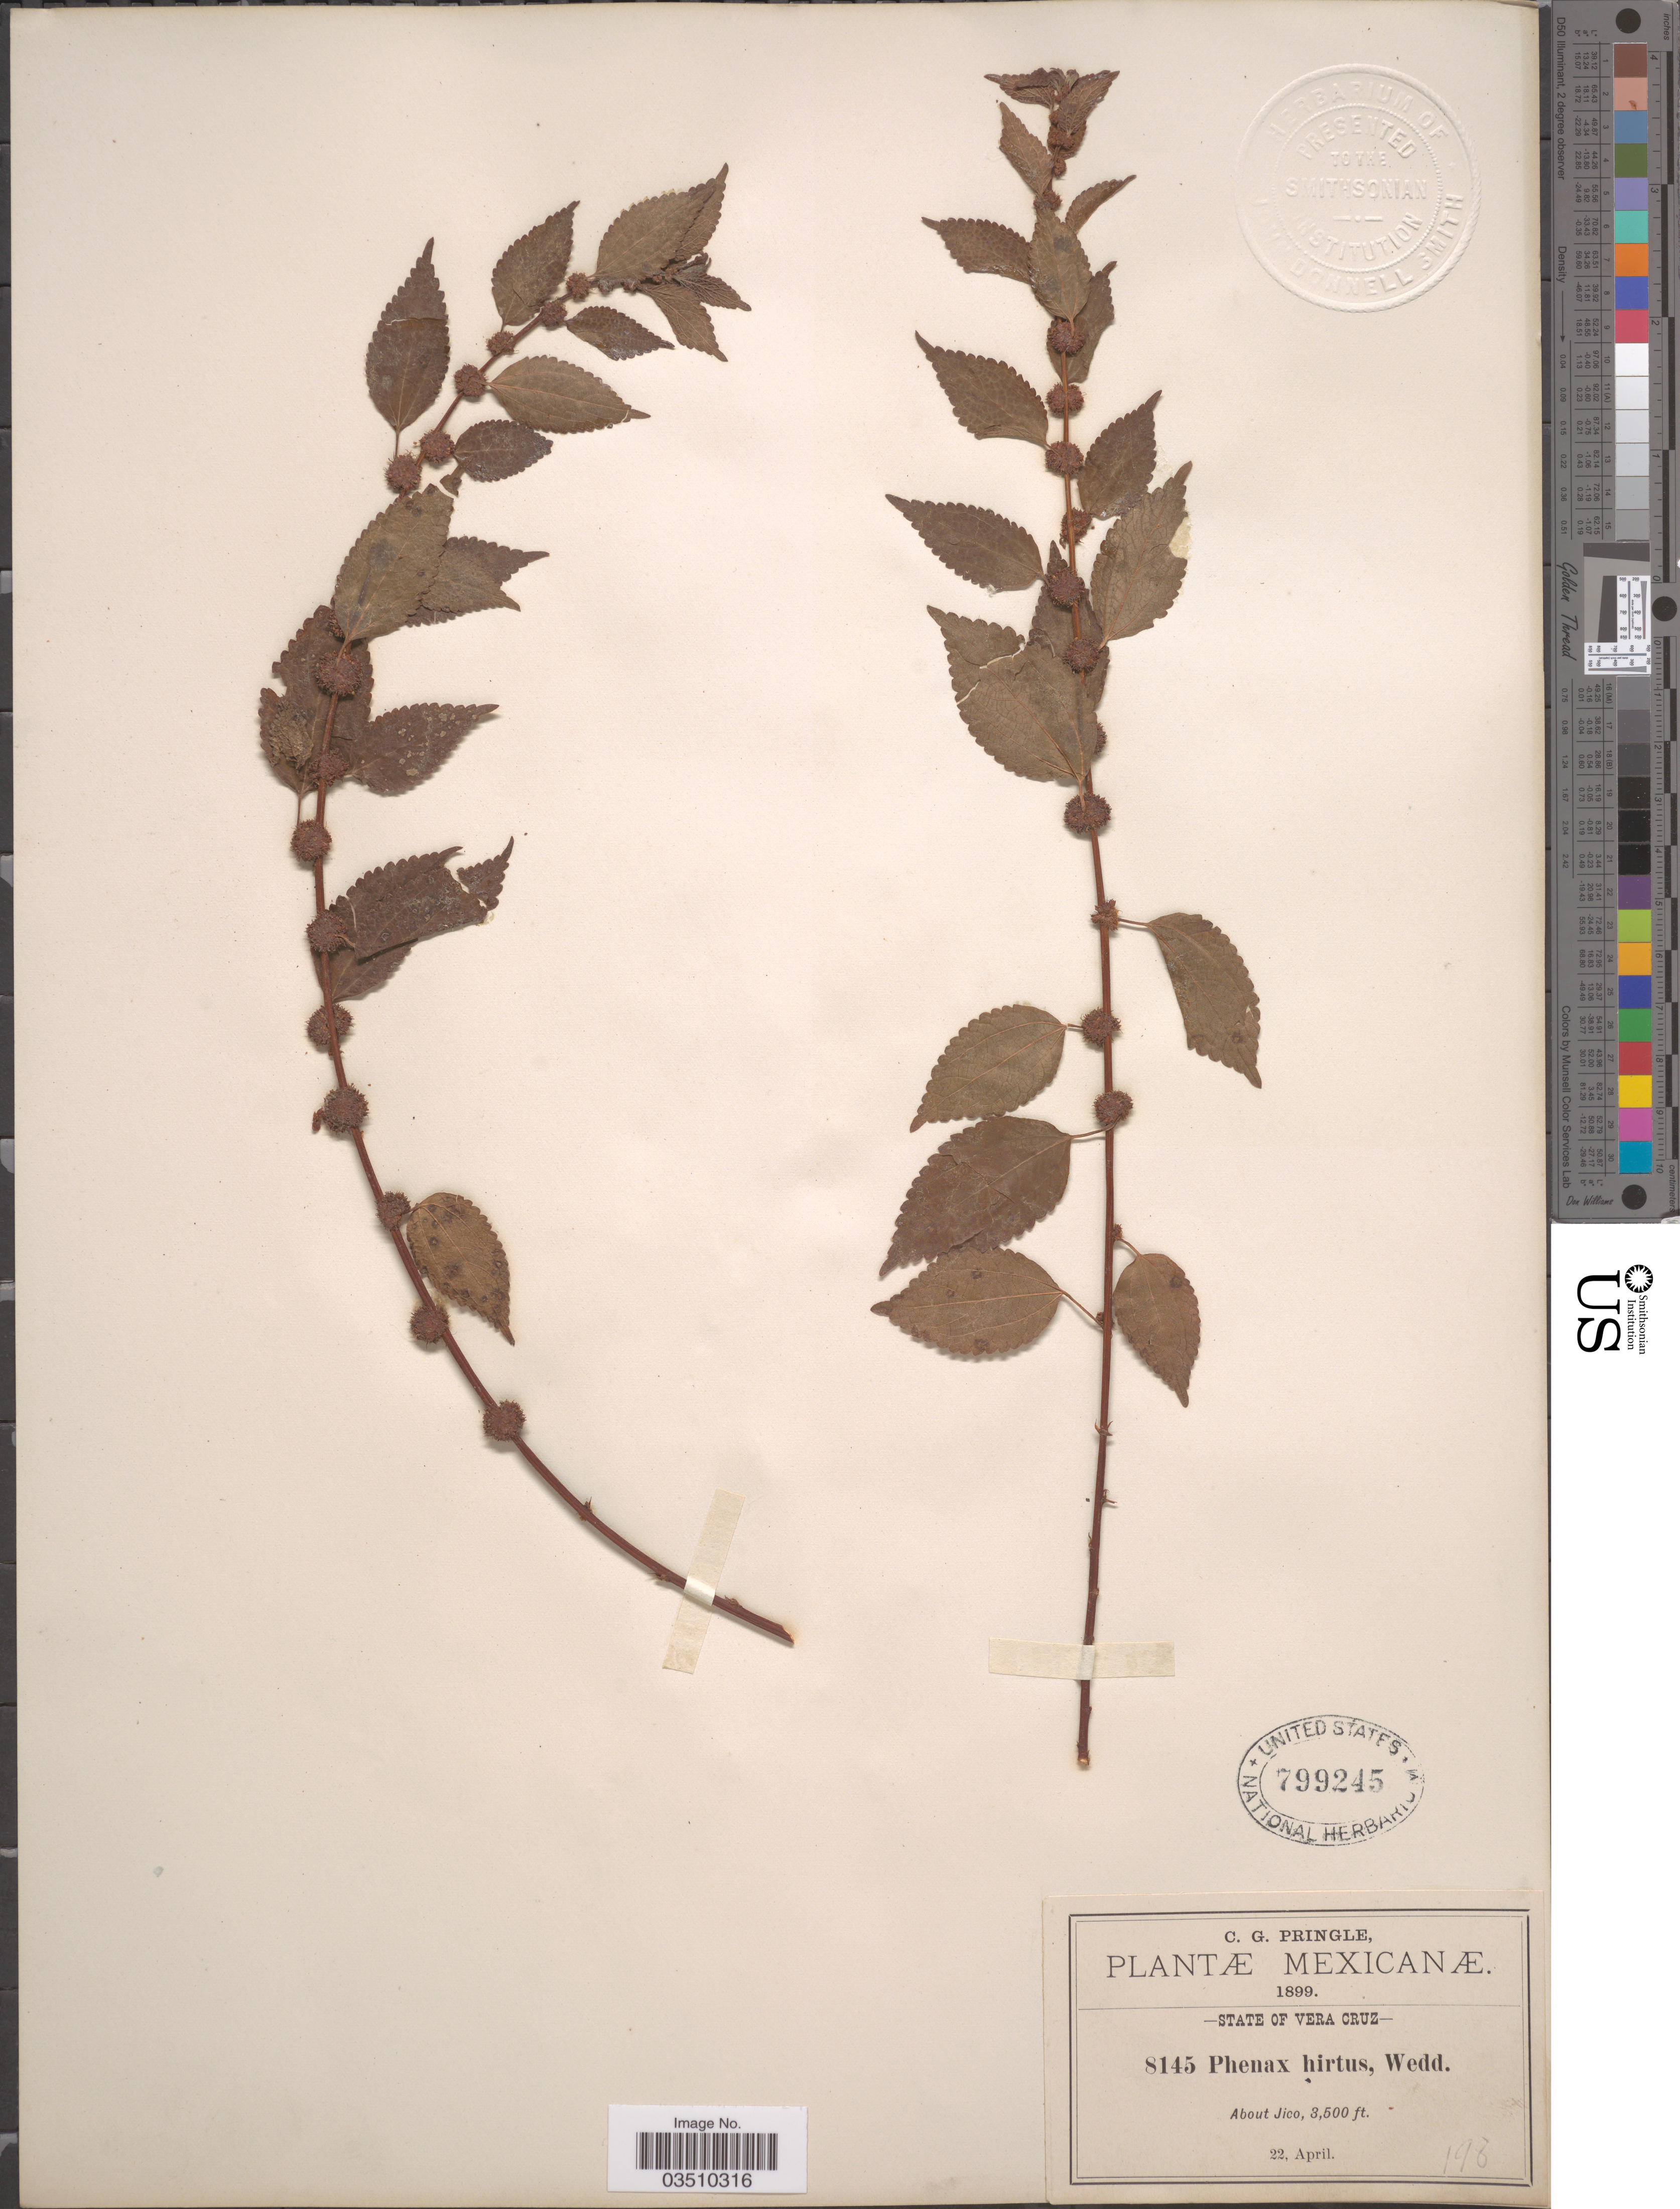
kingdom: Plantae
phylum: Tracheophyta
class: Magnoliopsida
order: Rosales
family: Urticaceae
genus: Phenax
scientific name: Phenax hirtus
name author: (Sw.) Wedd.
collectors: C. G. Pringle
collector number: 8145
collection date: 1899-04-22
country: Mexico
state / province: Veracruz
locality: State of Vera Cruz. About Jico.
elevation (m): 1067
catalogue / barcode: US 799245